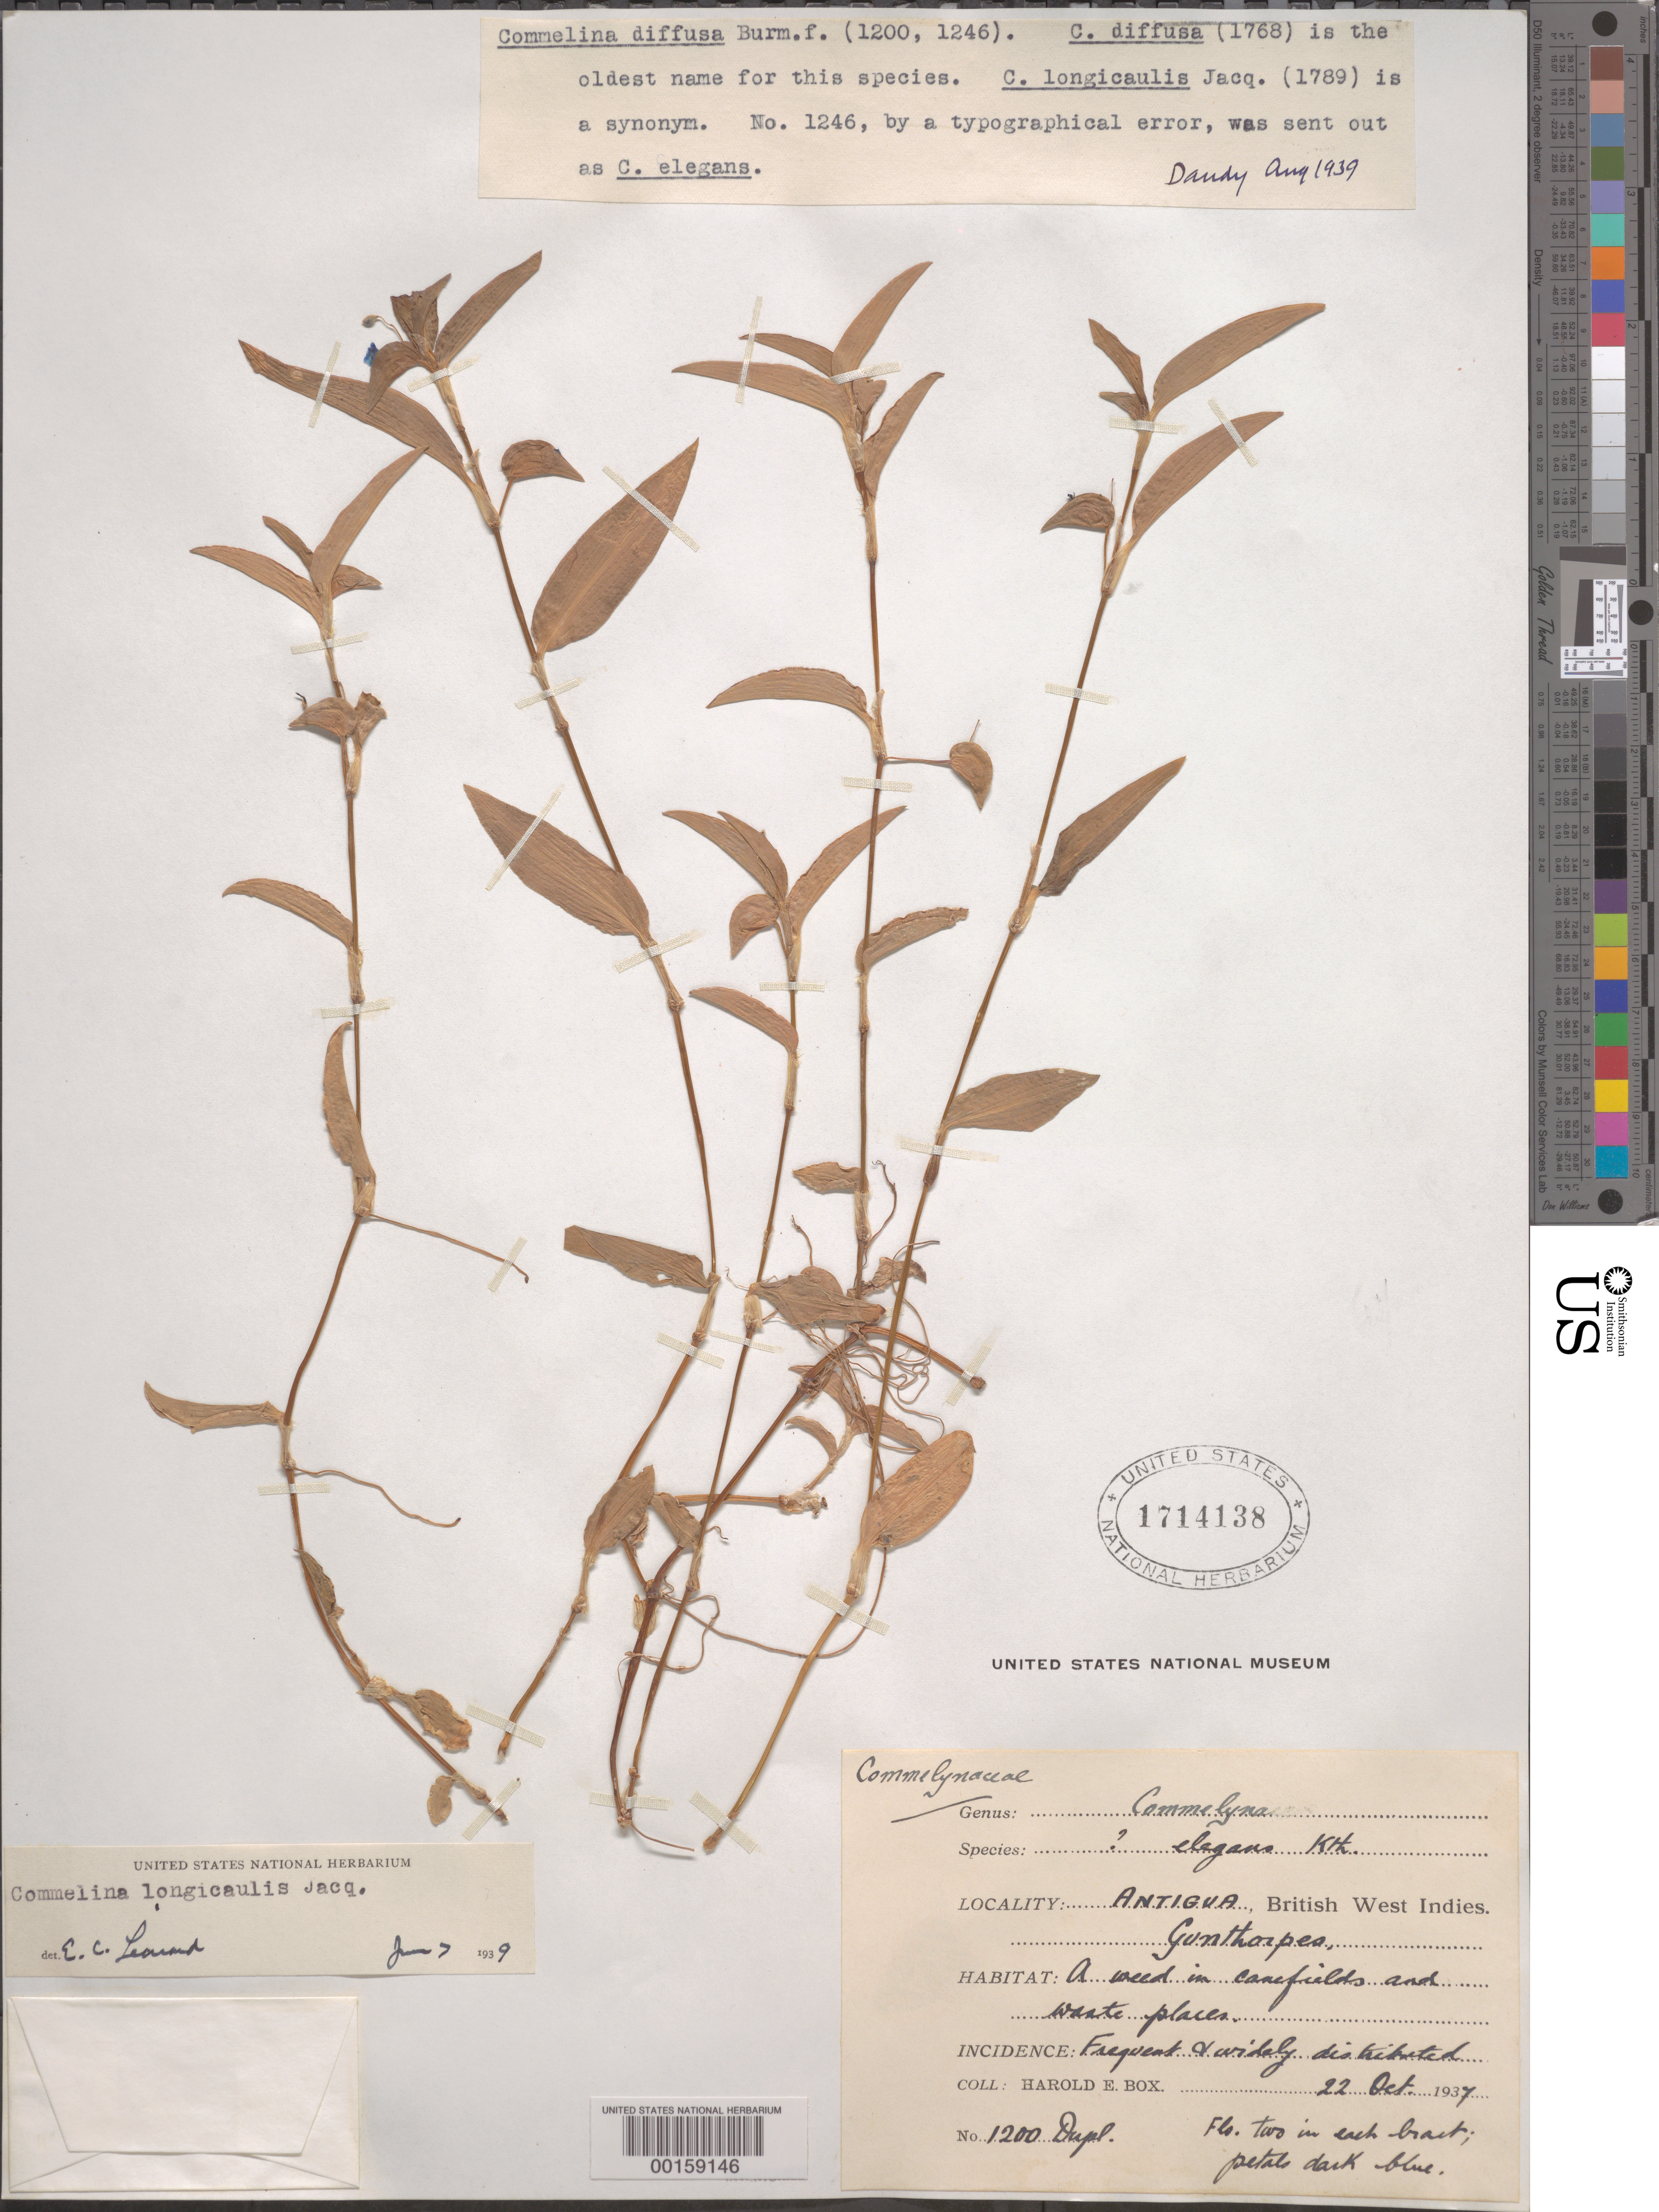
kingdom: Plantae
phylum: Tracheophyta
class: Liliopsida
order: Commelinales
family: Commelinaceae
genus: Commelina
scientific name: Commelina diffusa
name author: Burm. f.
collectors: H. E. Box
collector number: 1200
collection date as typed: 22 Oct 1937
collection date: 1937-10-22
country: Antigua and Barbuda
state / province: Saint George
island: Antigua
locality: Gunthorpes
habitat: Canefields; waste areas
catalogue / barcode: US 1714138